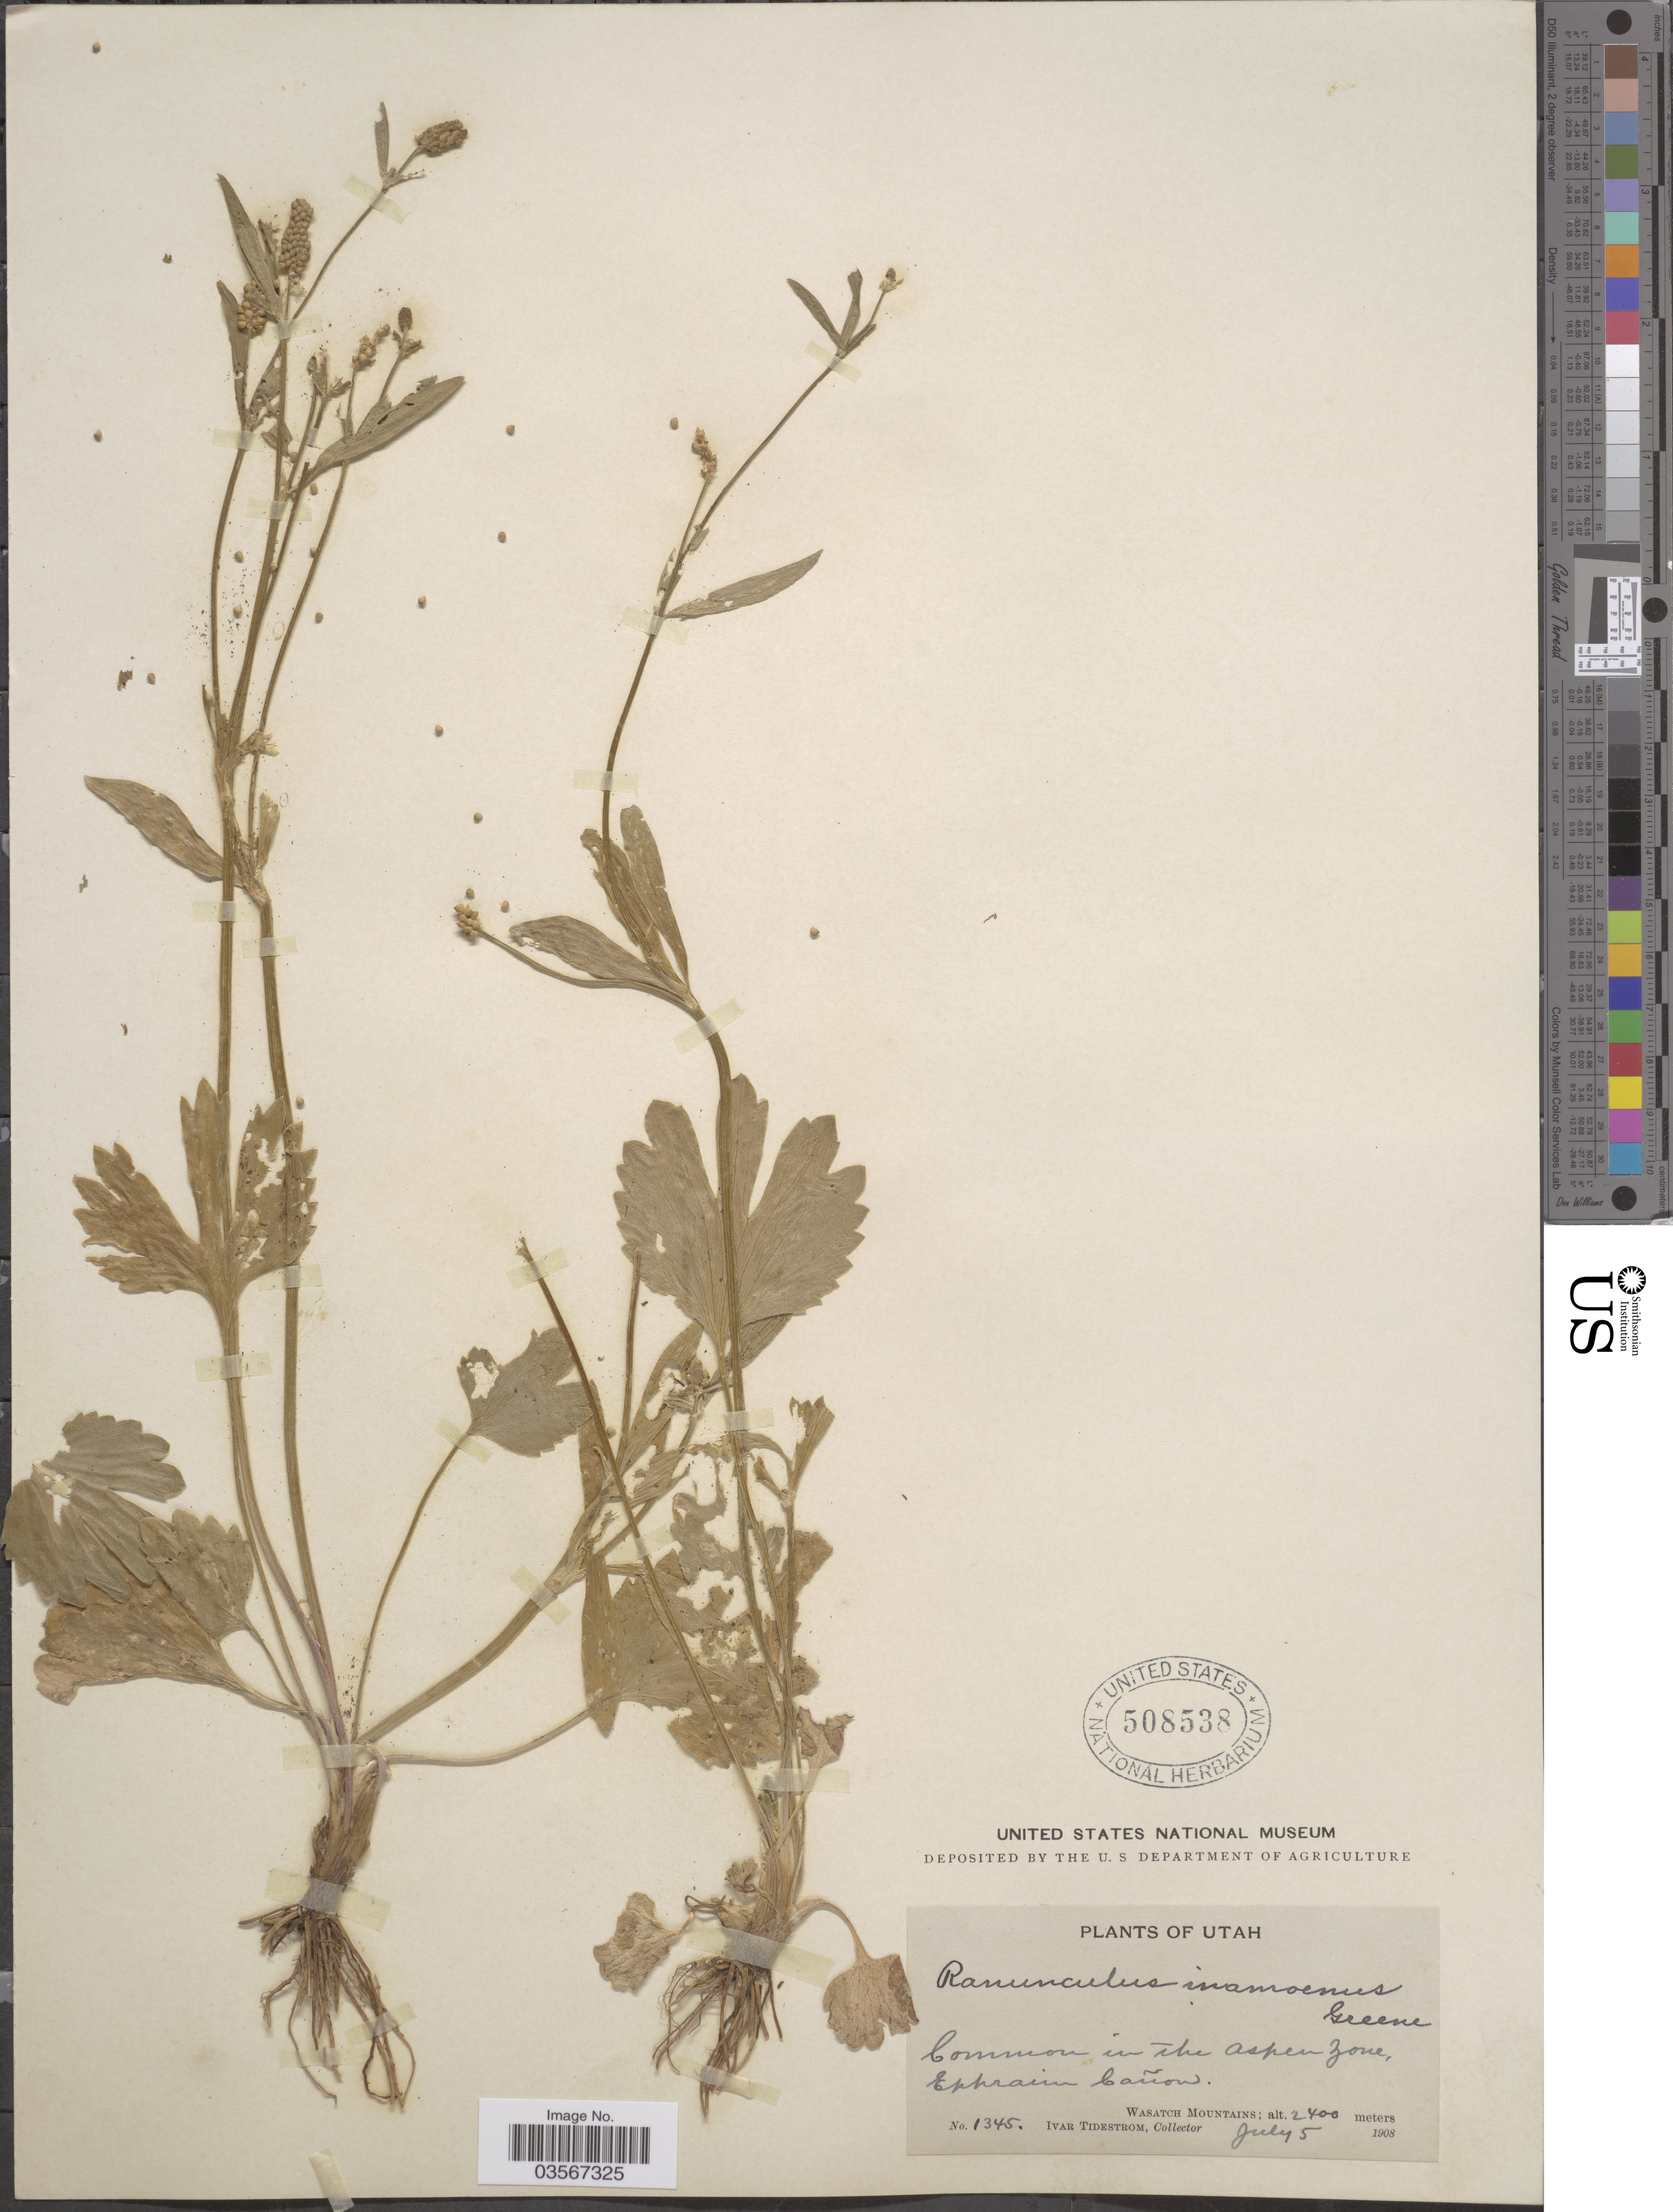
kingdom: Plantae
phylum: Tracheophyta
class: Magnoliopsida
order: Ranunculales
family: Ranunculaceae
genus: Ranunculus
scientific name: Ranunculus inamoenus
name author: Greene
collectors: I. F. Tidestrom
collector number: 1345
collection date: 1908-07-05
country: United States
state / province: Utah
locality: Aspen Zone, Ephraim Cañon. Wasatch Mountains.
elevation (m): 2400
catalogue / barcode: US 508538